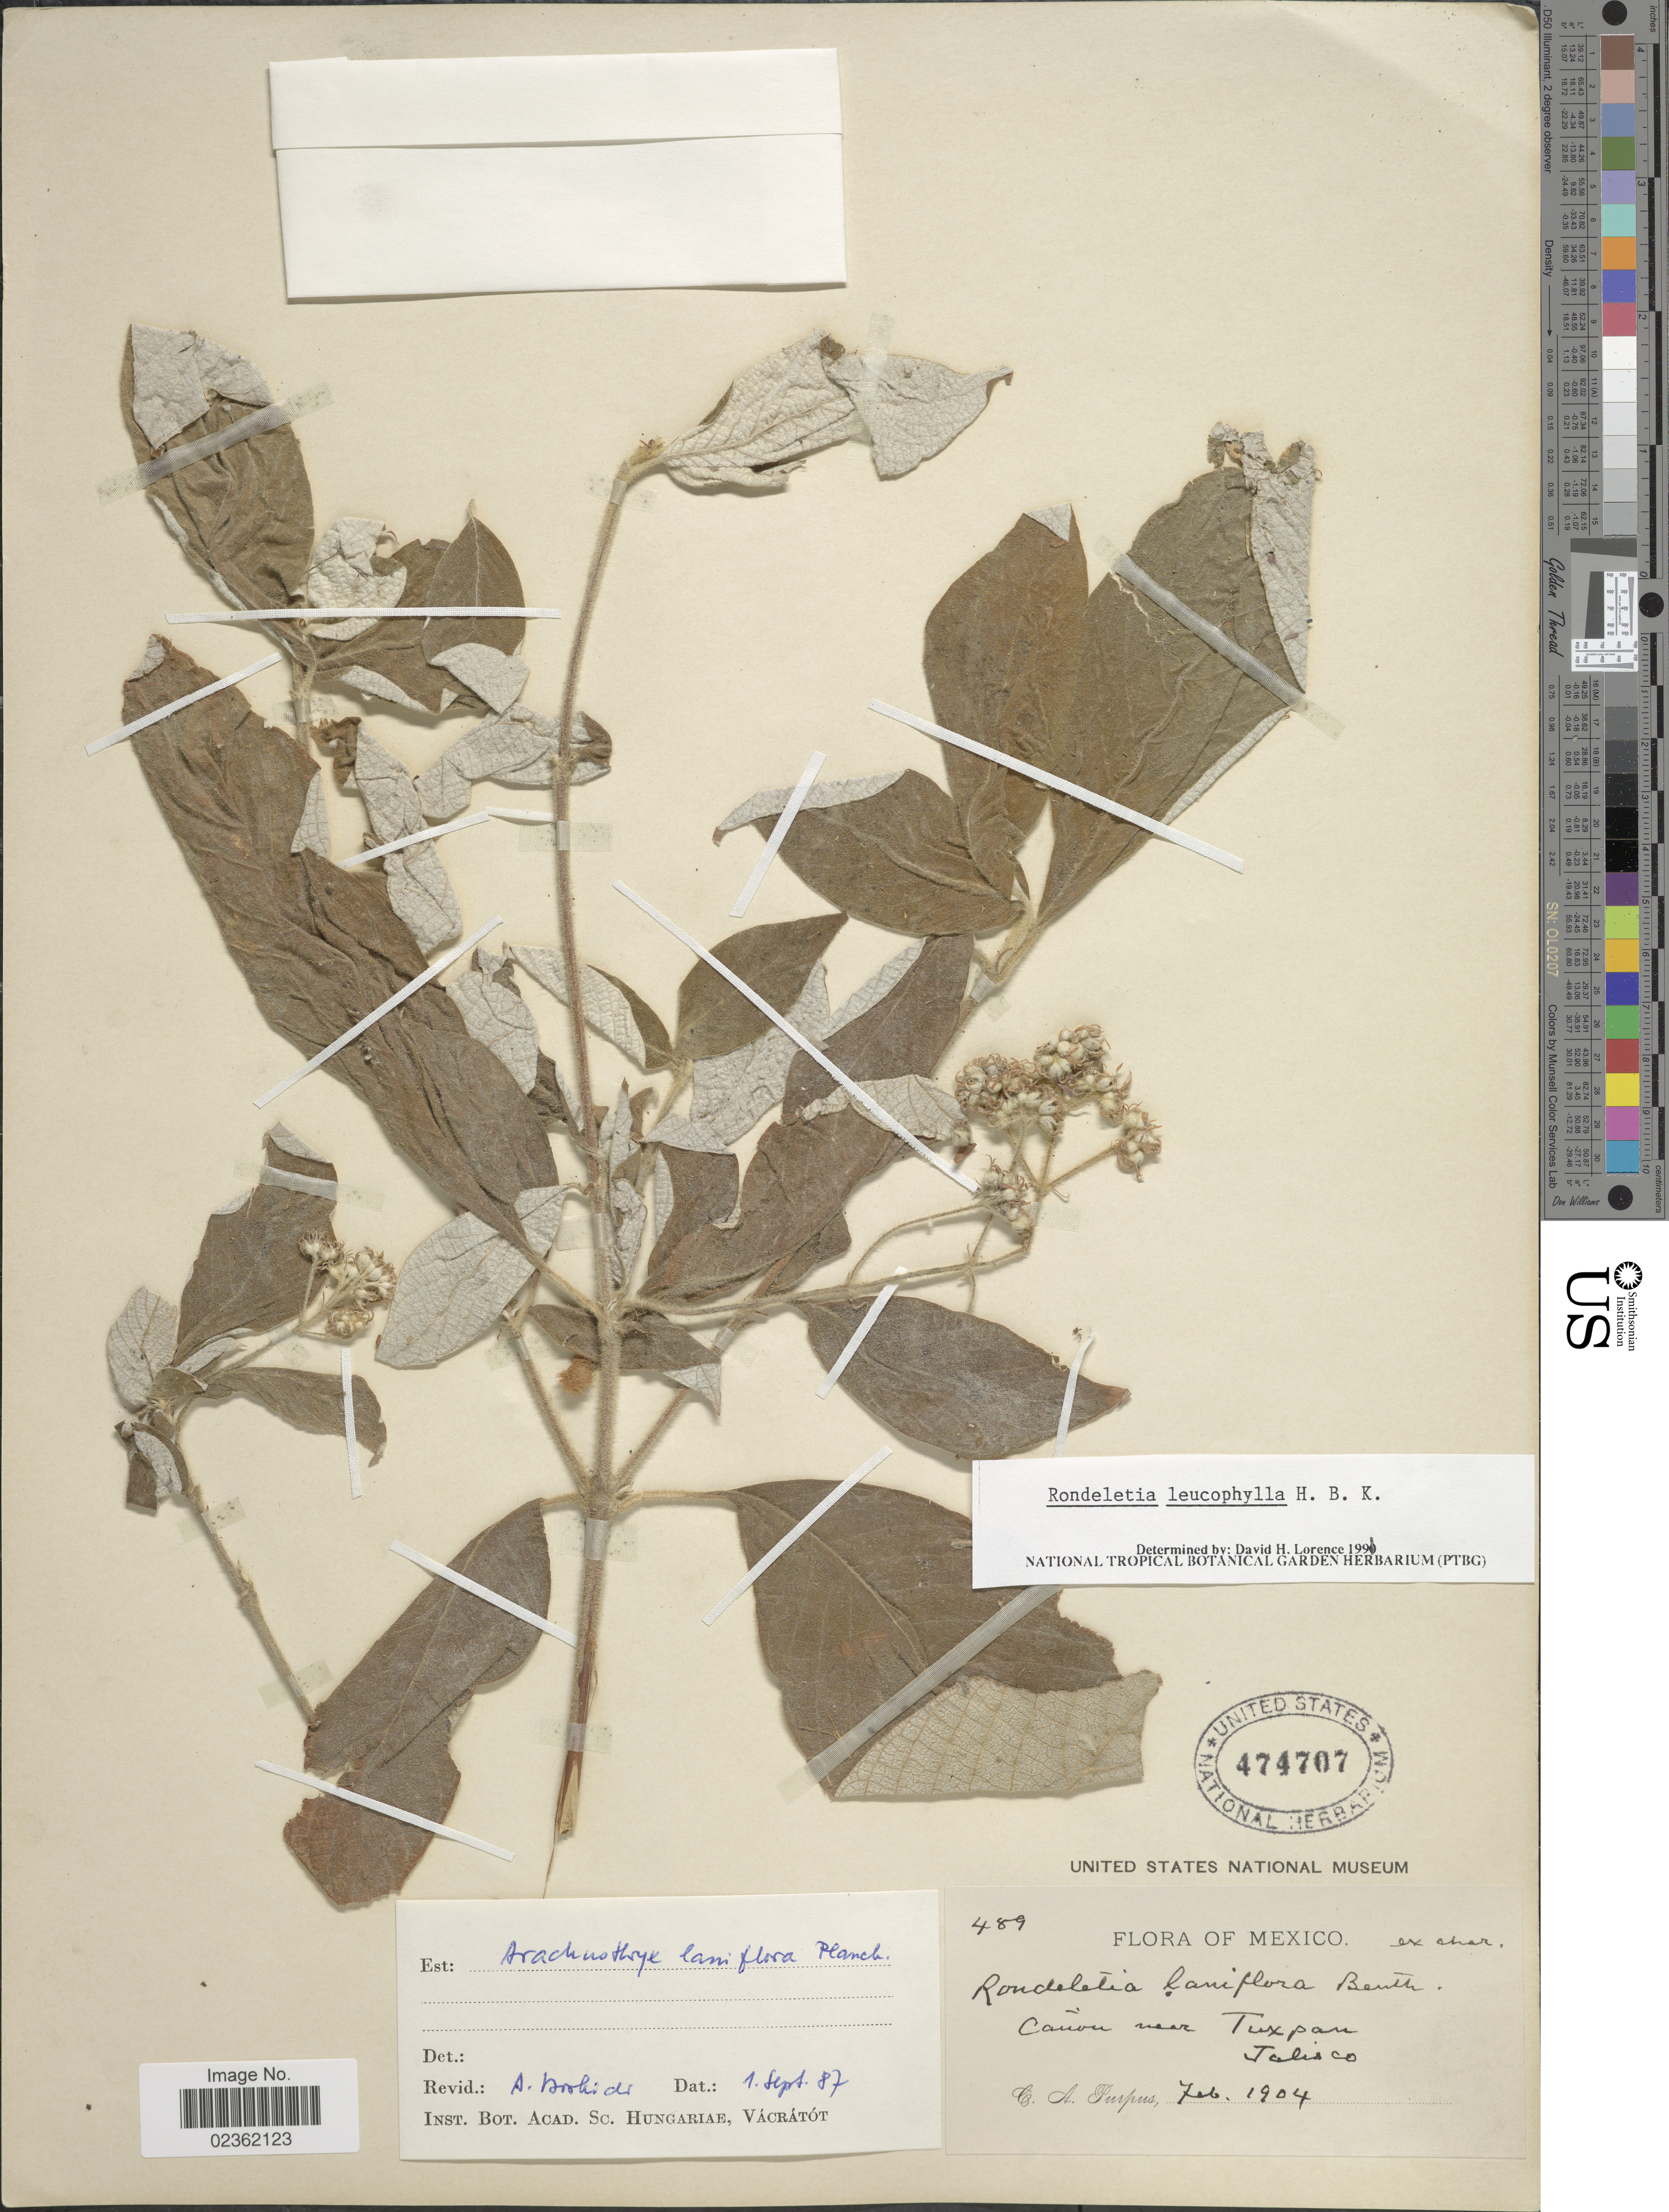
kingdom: Plantae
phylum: Tracheophyta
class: Magnoliopsida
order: Gentianales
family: Rubiaceae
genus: Rondeletia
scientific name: Rondeletia leucophylla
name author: Kunth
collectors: C. A. Purpus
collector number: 489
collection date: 1904-02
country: Mexico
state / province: Jalisco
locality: Canon near Tuxpan.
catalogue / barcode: US 474707